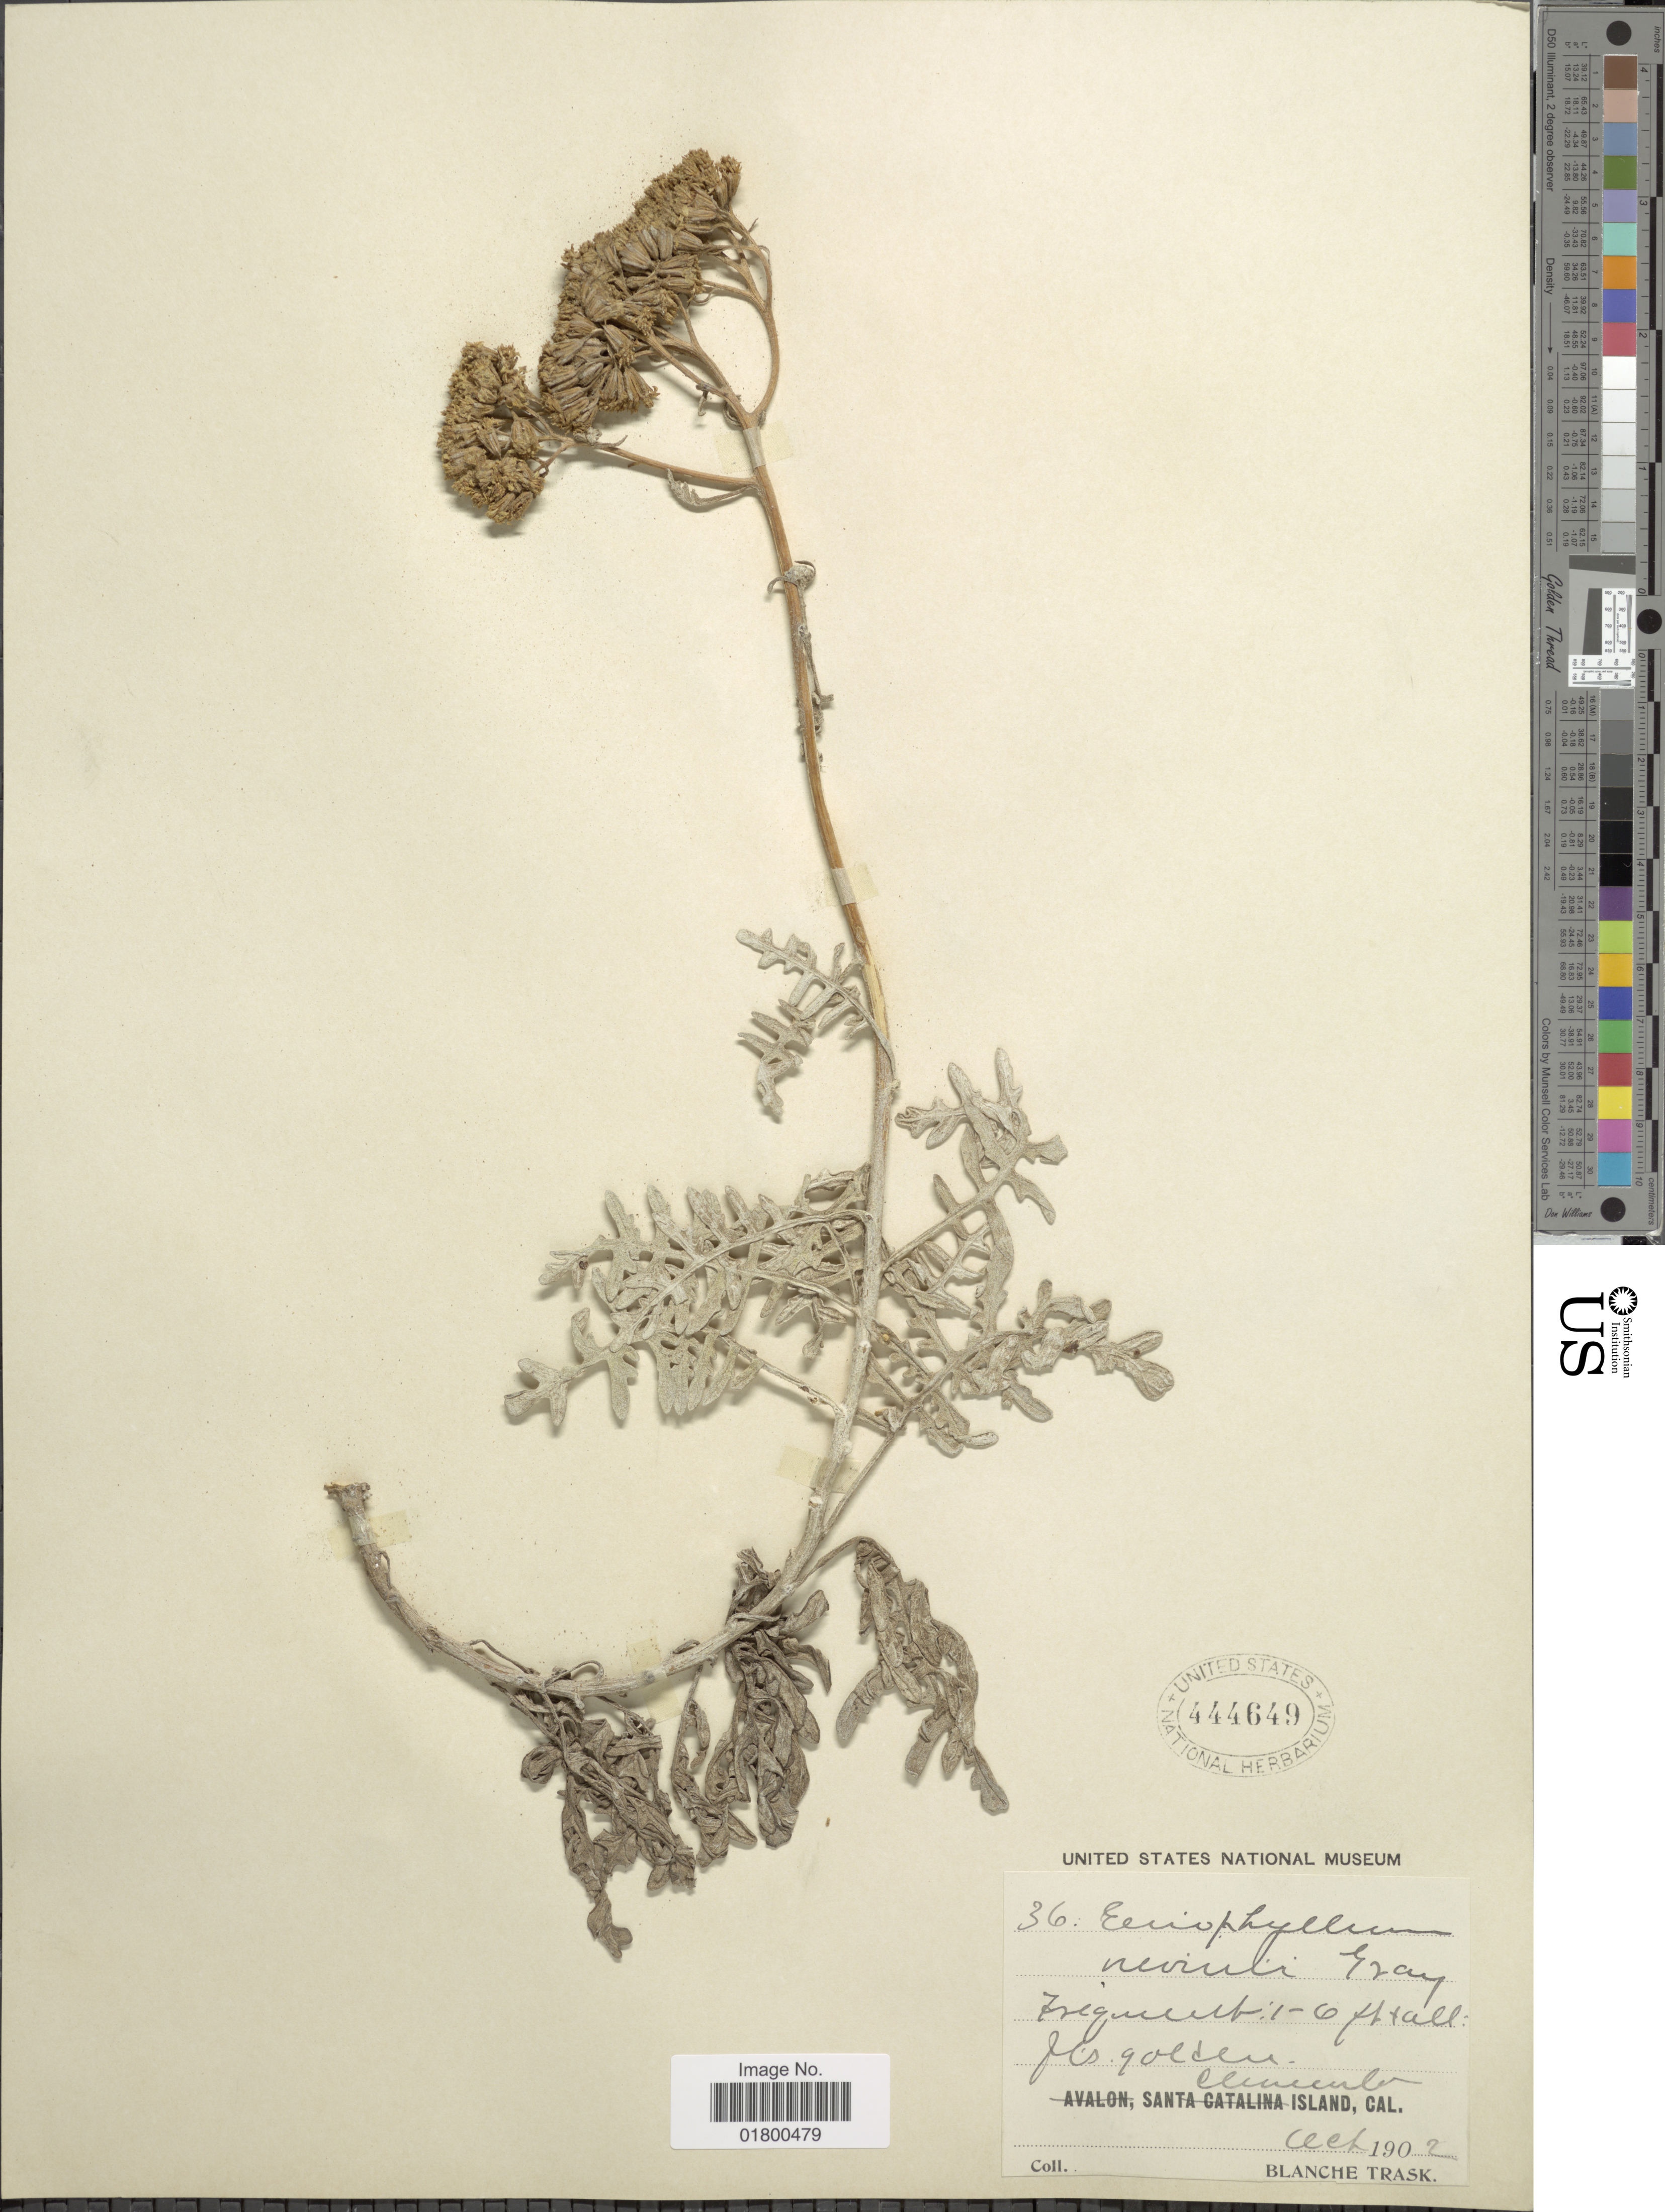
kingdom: Plantae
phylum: Tracheophyta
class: Magnoliopsida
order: Asterales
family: Asteraceae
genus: Eriophyllum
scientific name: Eriophyllum nevinii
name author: A. Gray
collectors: B. Trask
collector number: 36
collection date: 1902-10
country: United States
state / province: California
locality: Cumber Island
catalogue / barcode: US 444649